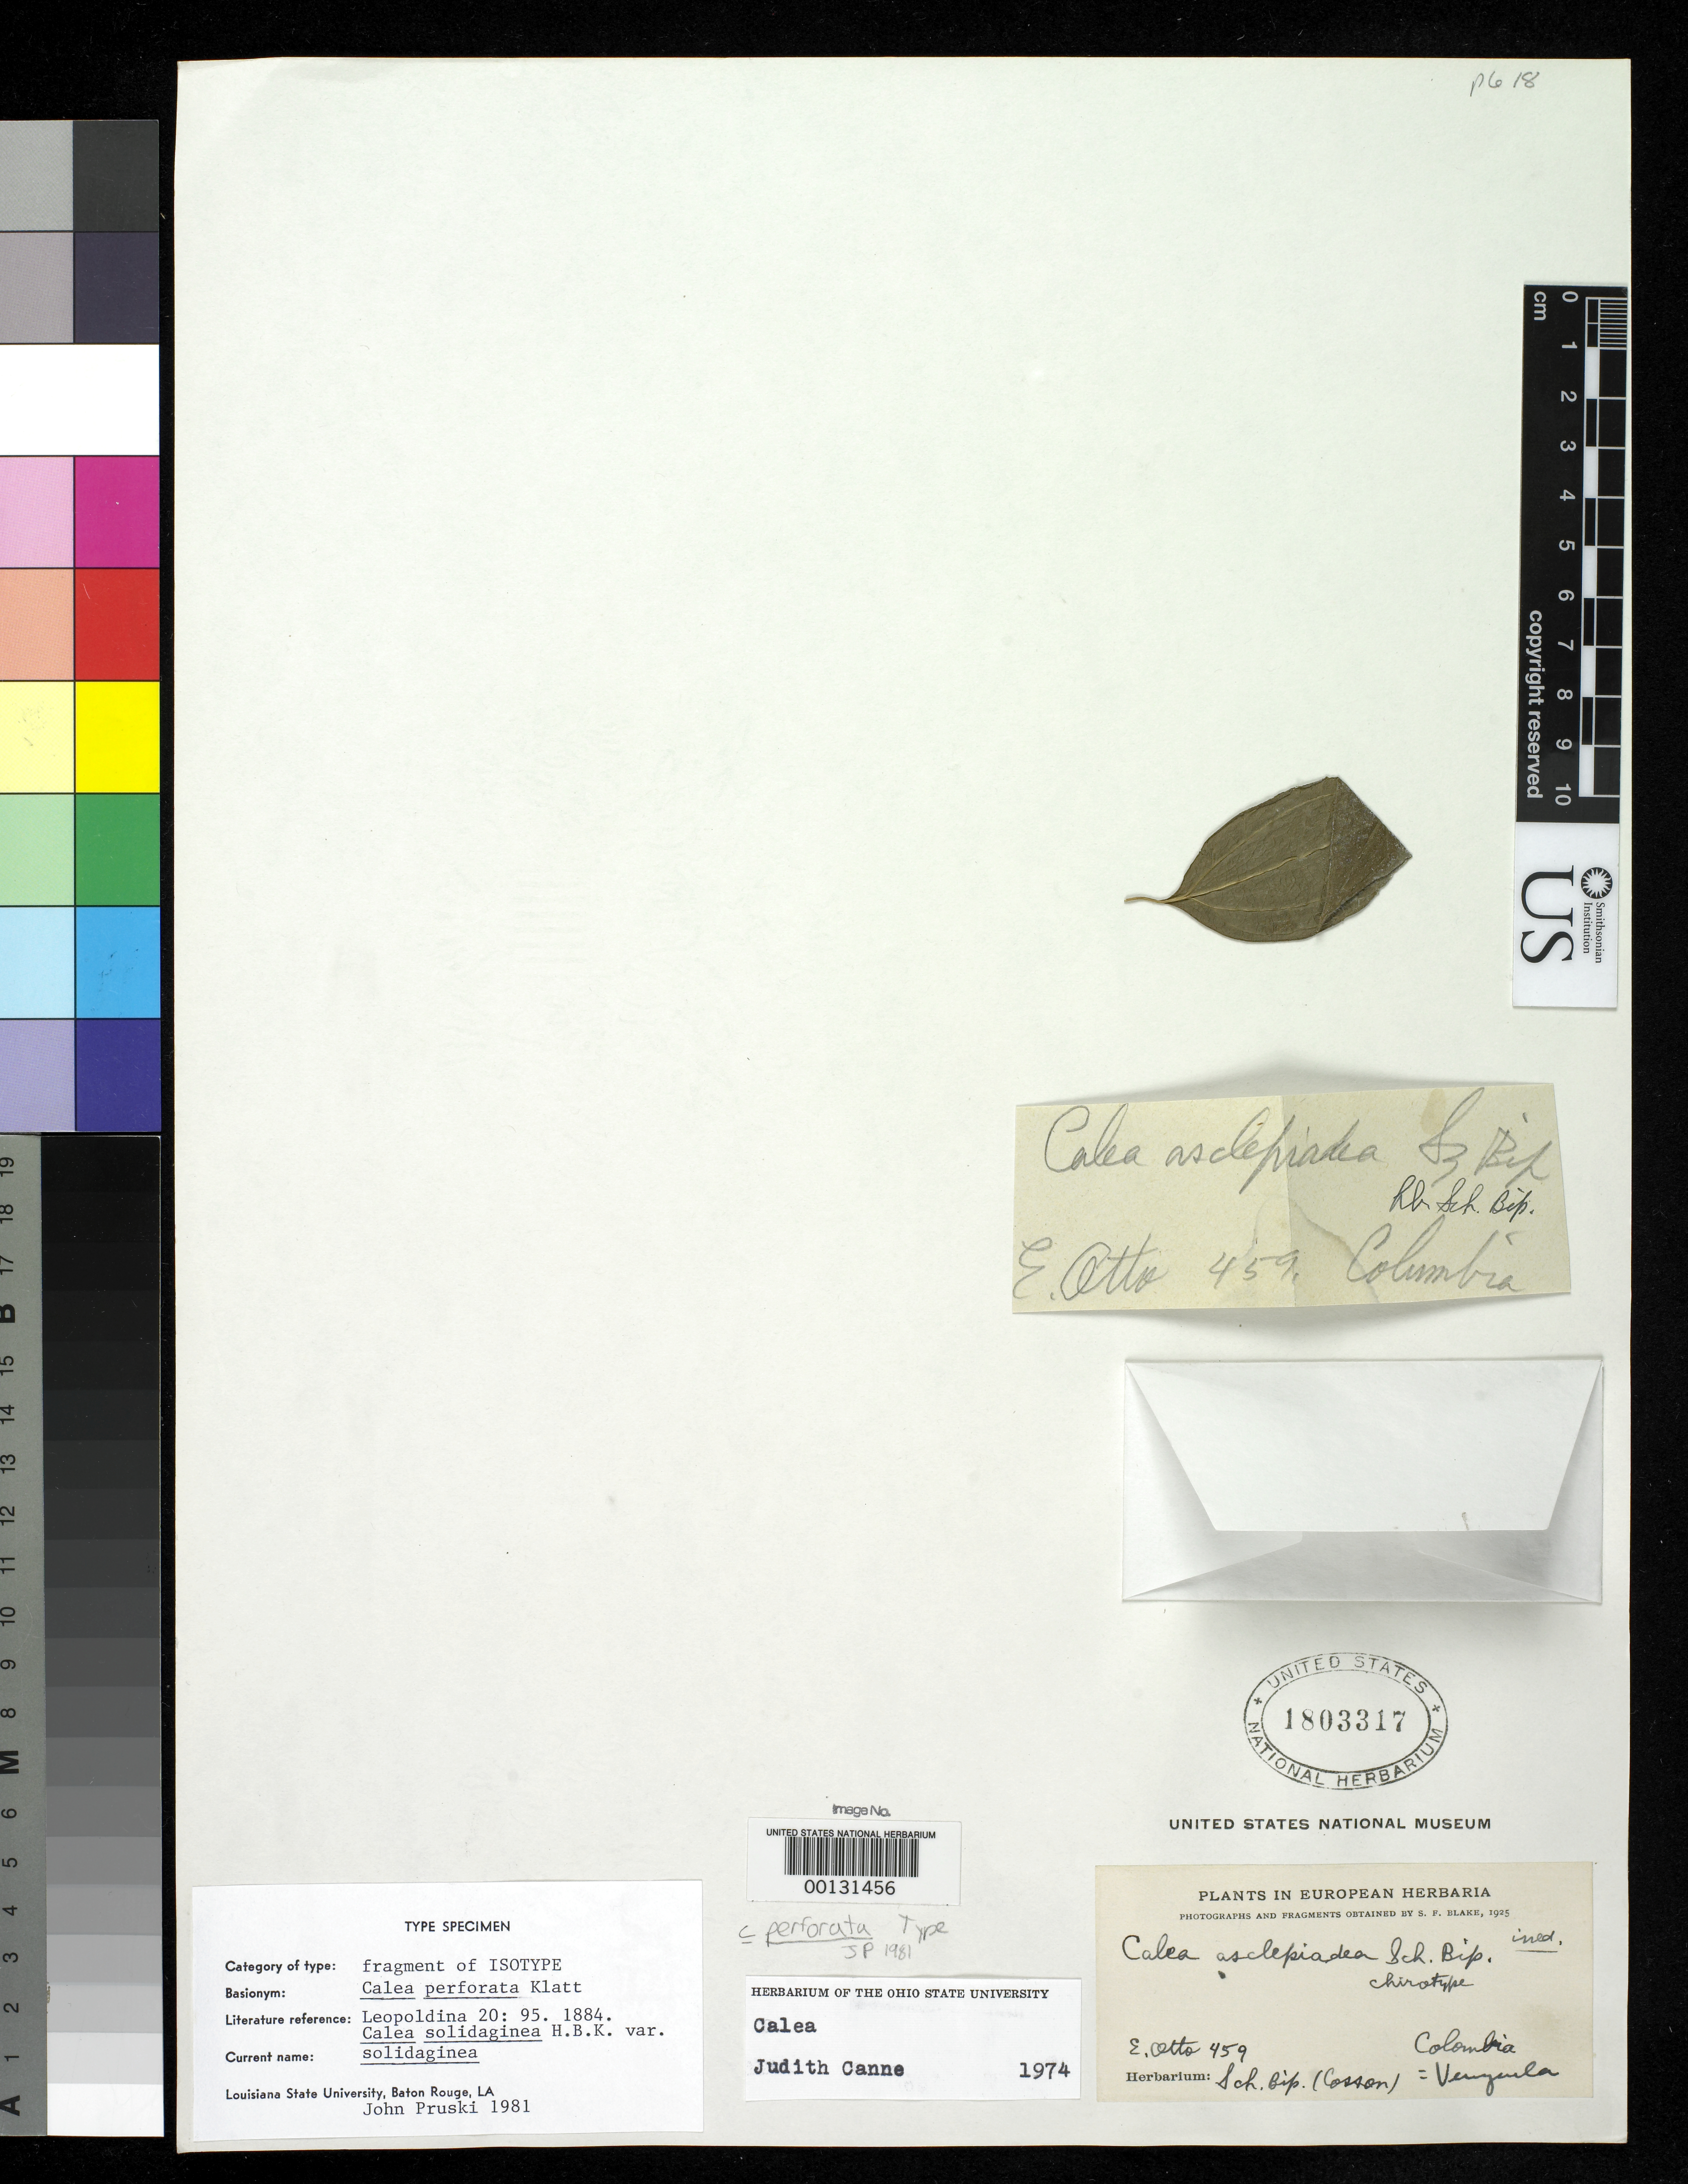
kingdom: Plantae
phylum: Tracheophyta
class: Magnoliopsida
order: Asterales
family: Asteraceae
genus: Calea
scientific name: Calea perforata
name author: Klatt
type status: Type Fragment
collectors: E. Otto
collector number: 459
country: Colombia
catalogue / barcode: US 1803317